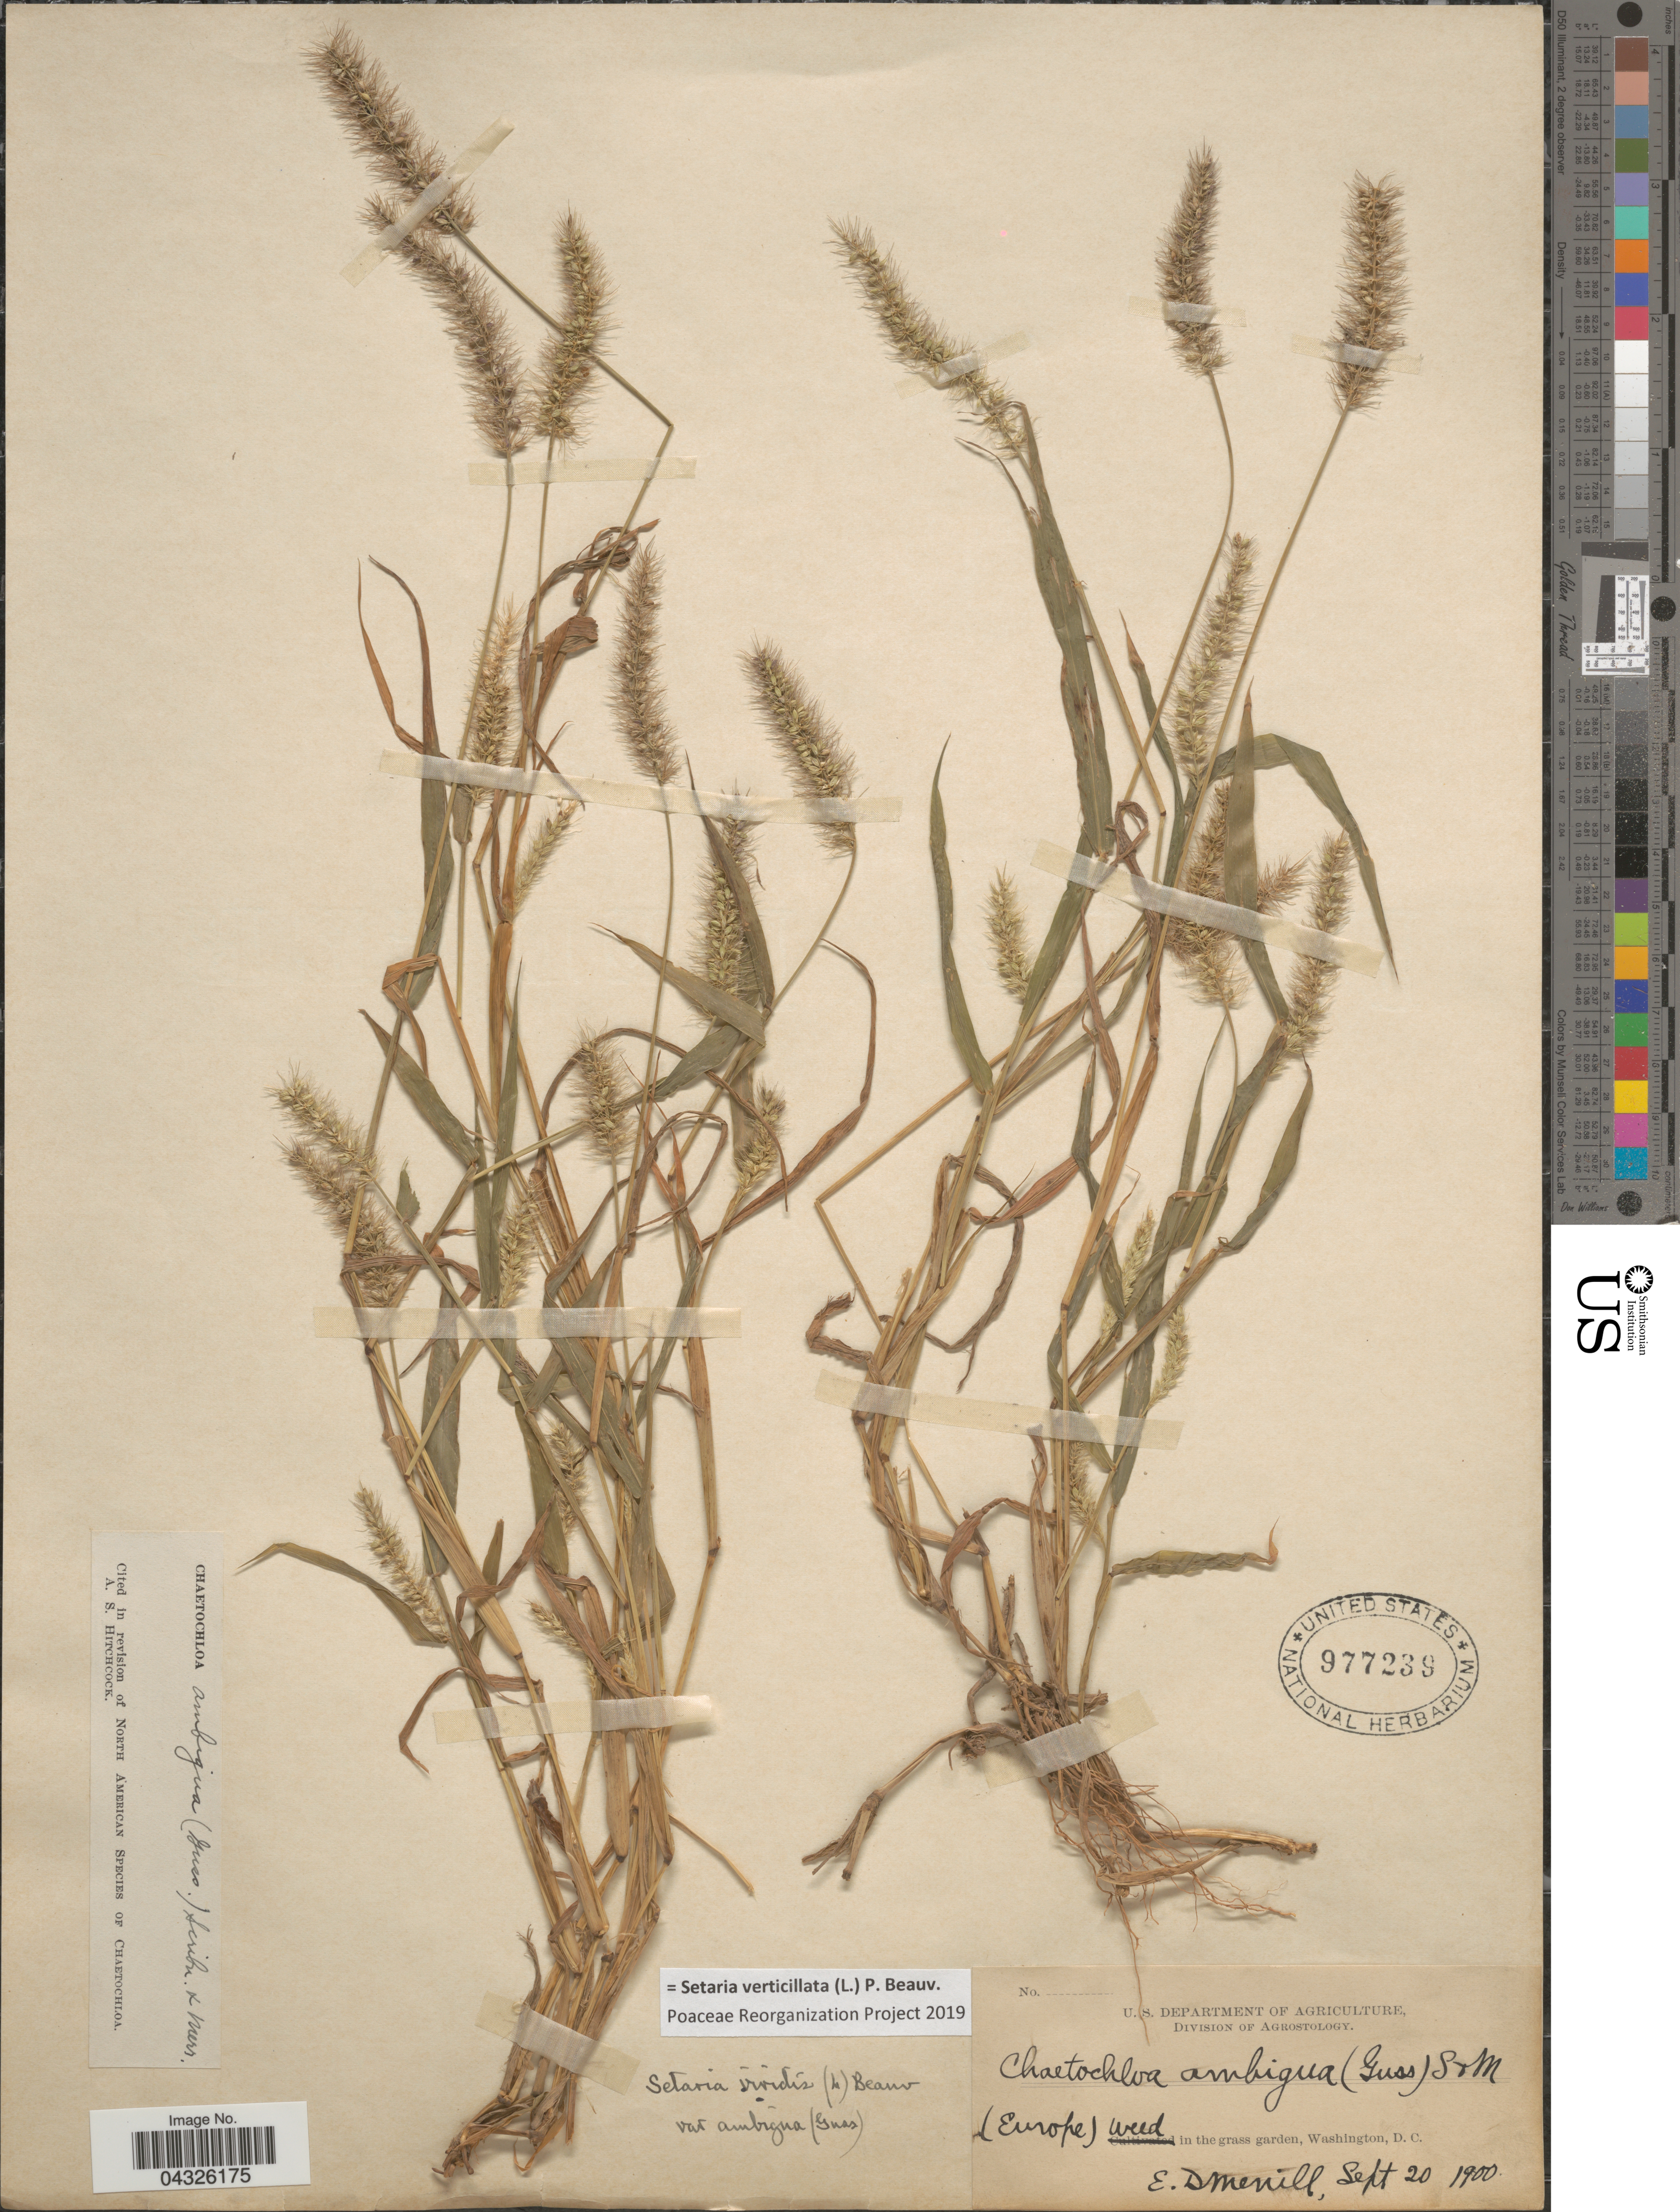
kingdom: Plantae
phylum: Tracheophyta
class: Liliopsida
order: Poales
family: Poaceae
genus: Setaria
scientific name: Setaria verticillata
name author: (L.) P. Beauv.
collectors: E. D. Merrill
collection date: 1900-09-20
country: United States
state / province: District of Columbia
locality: Washington, D. C.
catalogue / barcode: US 977239